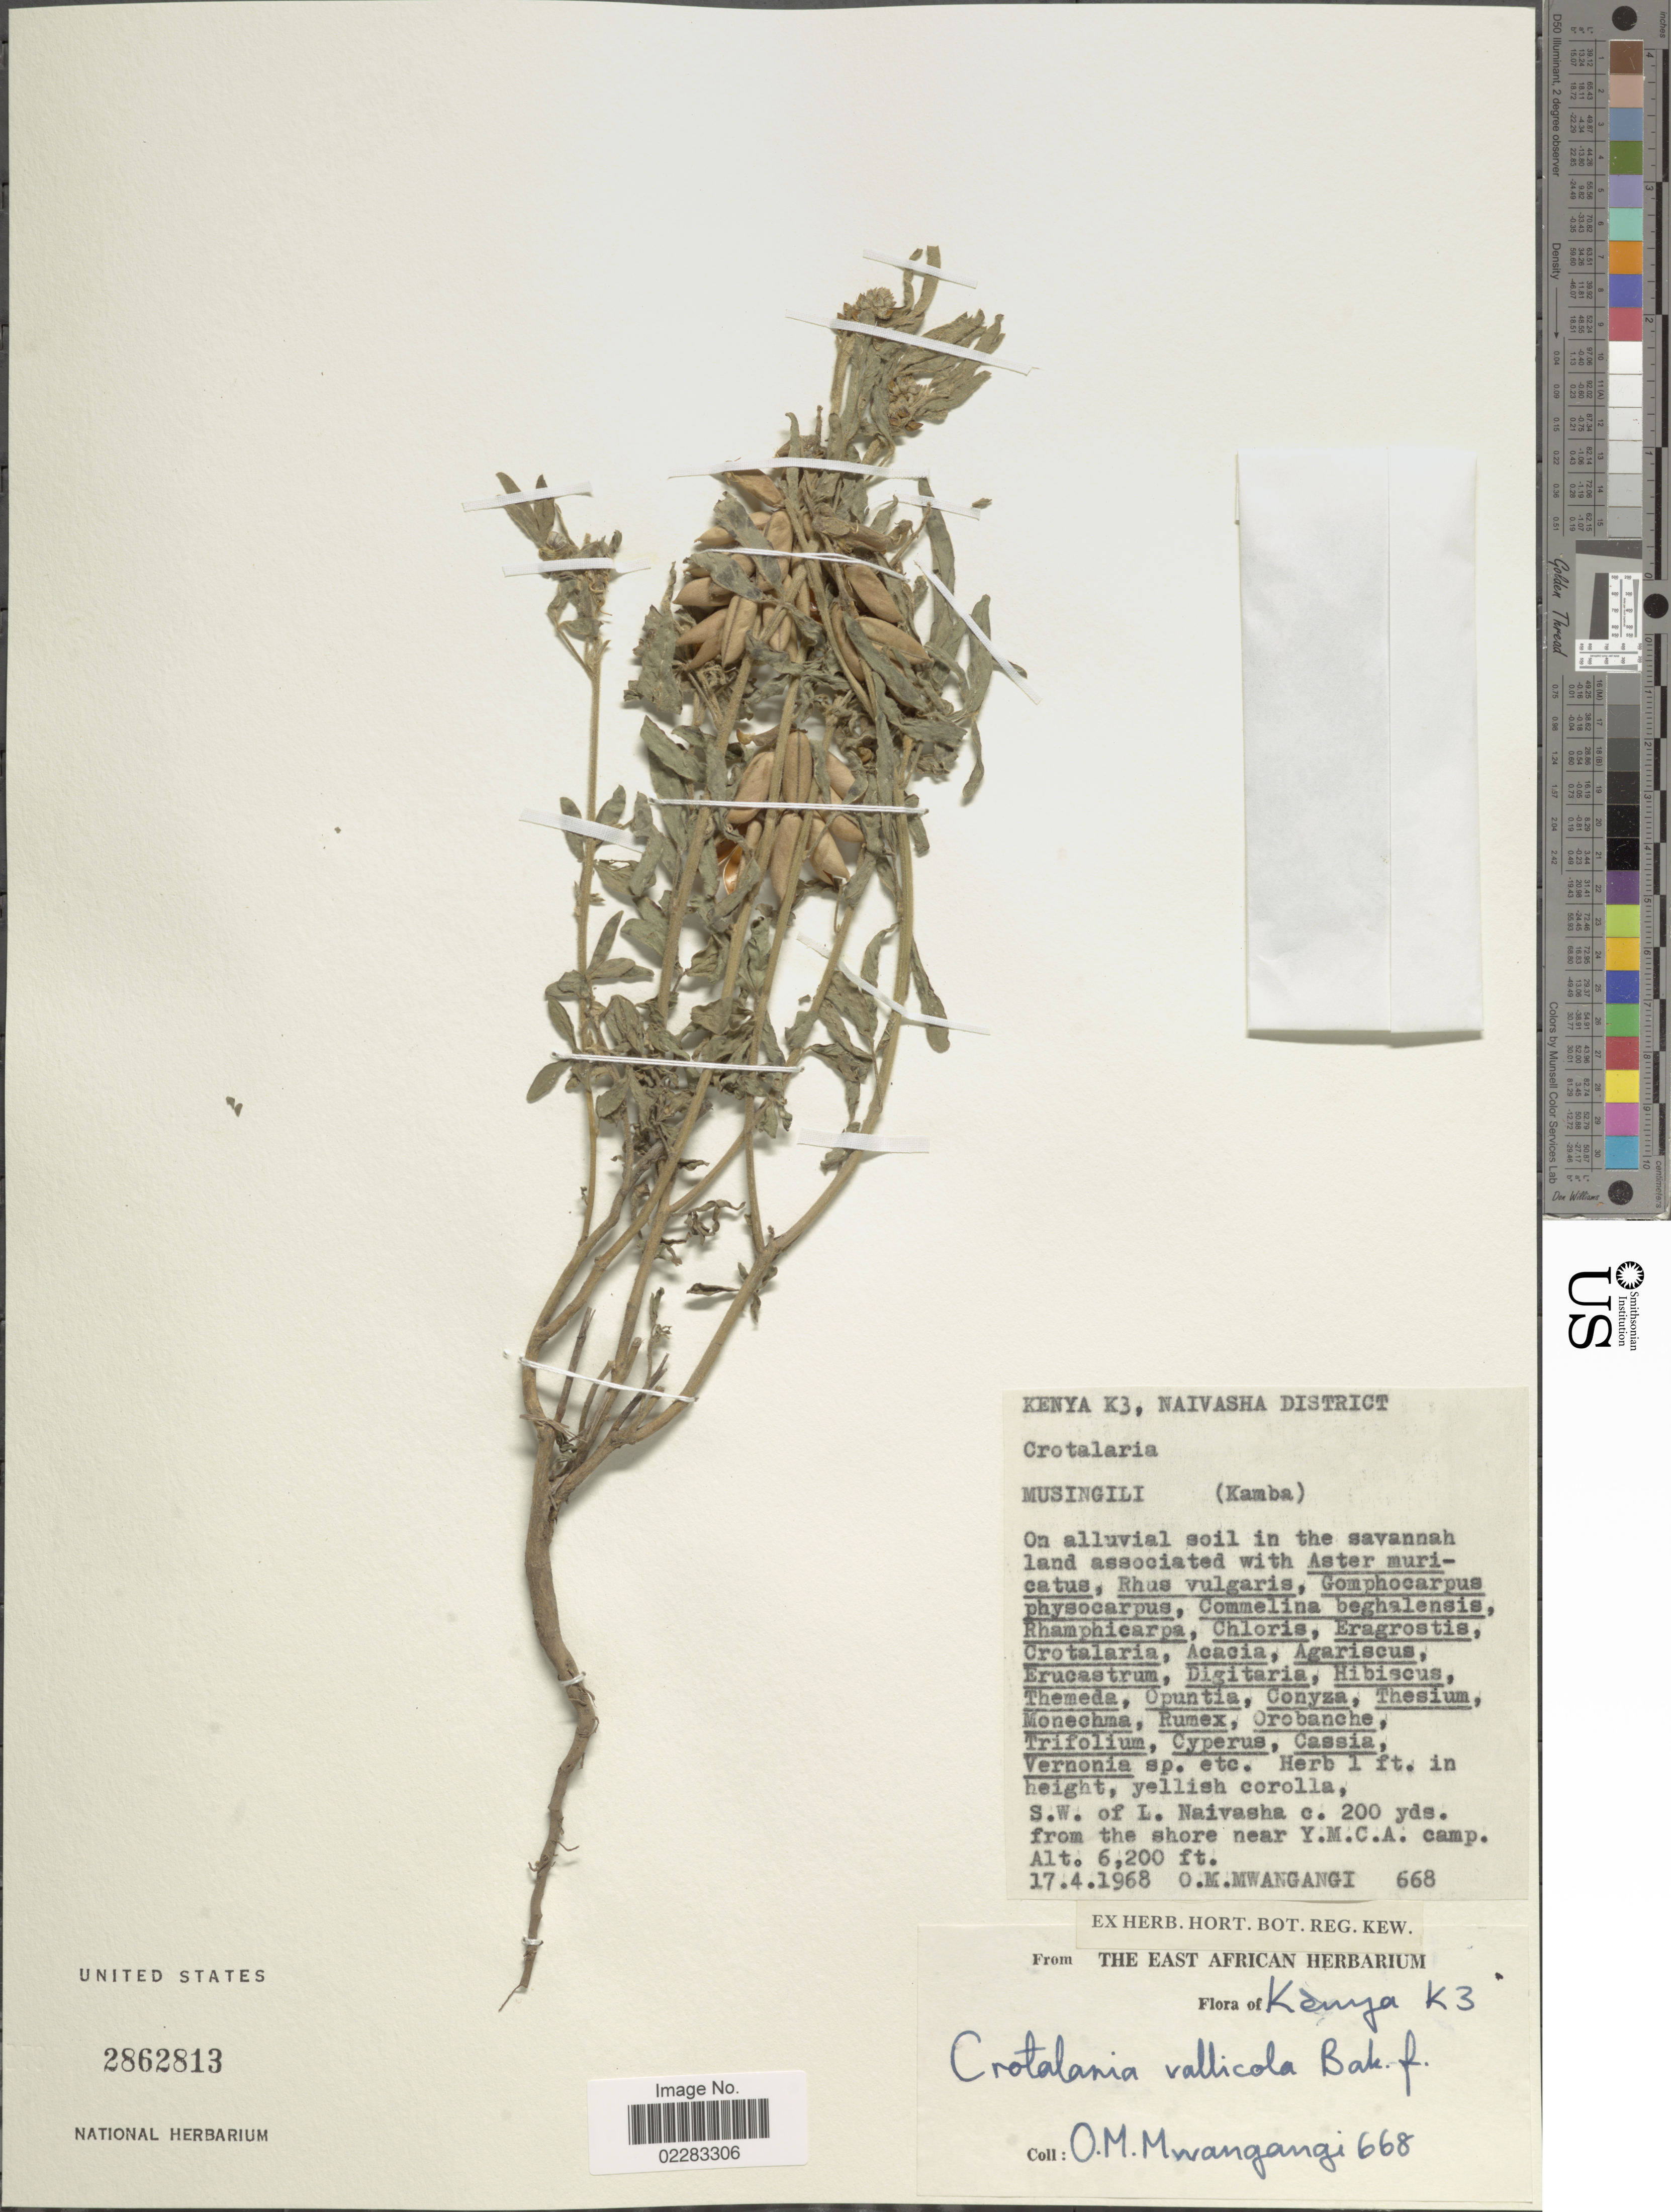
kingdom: Plantae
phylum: Tracheophyta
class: Magnoliopsida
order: Fabales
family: Fabaceae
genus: Crotalaria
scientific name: Crotalaria vallicola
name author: Baker f.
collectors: O. M. Mwangangi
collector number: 668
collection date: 1968-04-17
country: Kenya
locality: K3, Naivasha District, S.W. of L. Naivasha c. 200 yds. from the shore near Y.M.C.A. camp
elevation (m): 1890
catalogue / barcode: US 2862813